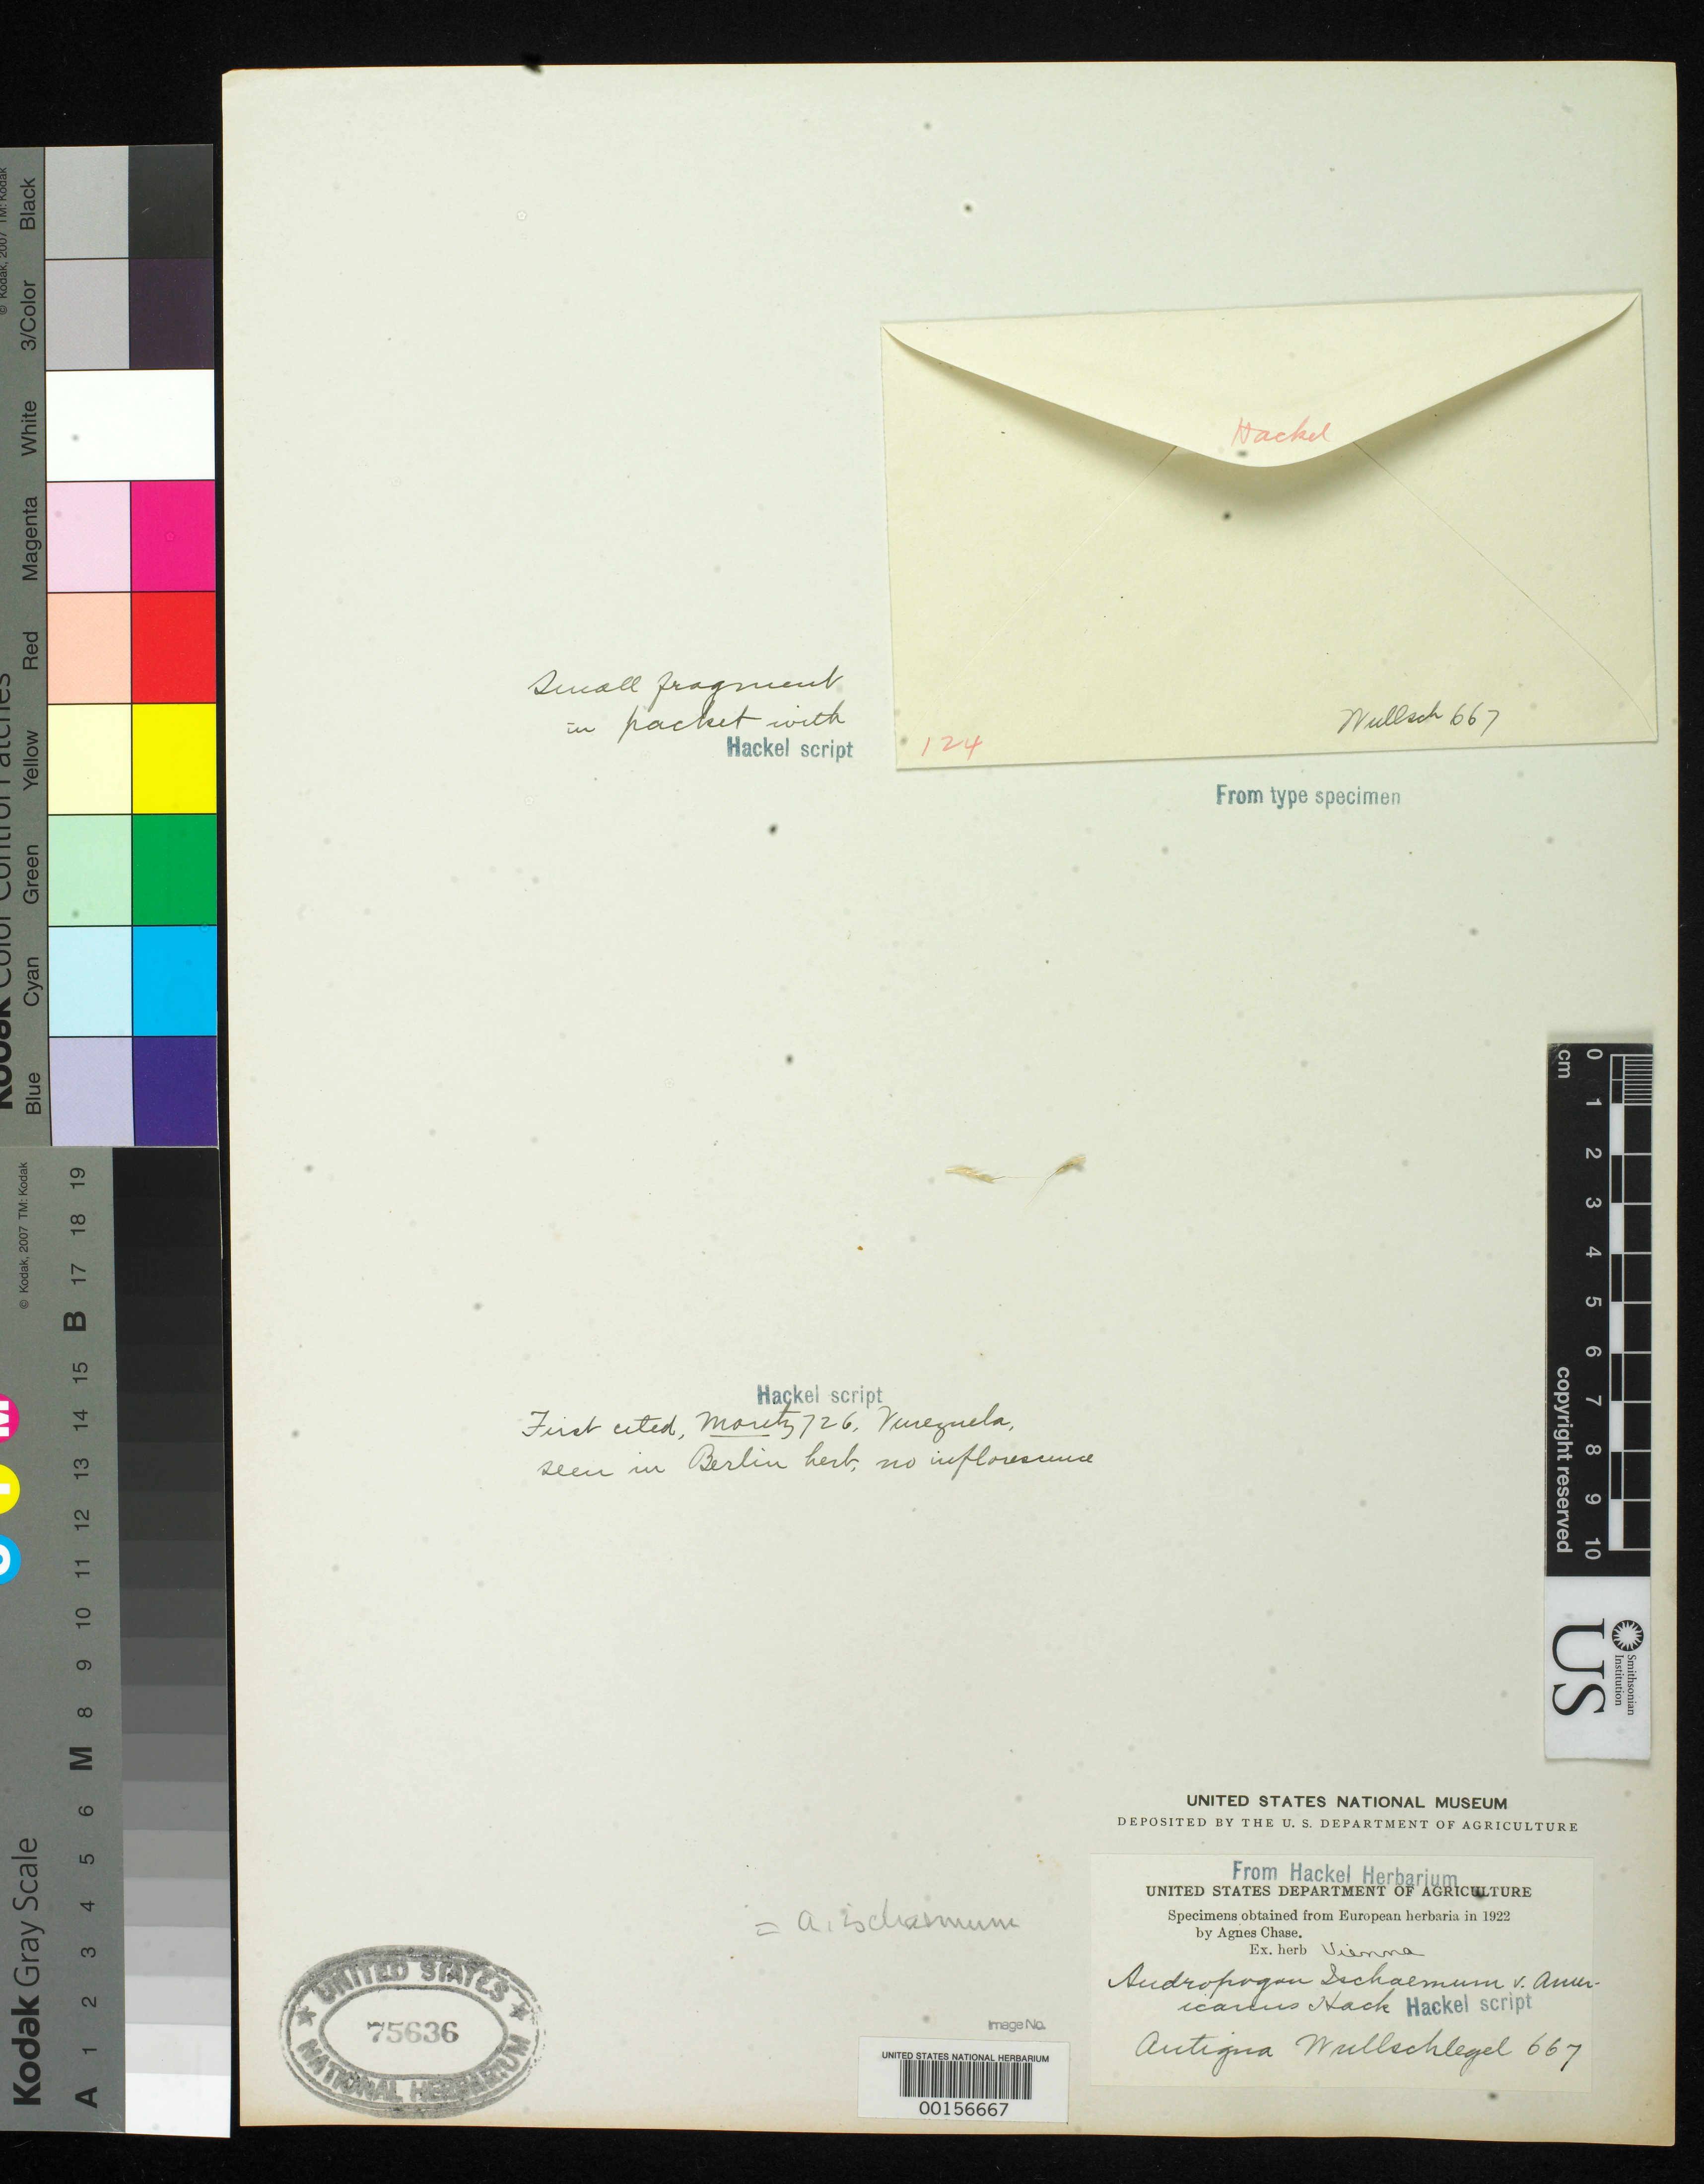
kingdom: Plantae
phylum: Tracheophyta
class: Liliopsida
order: Poales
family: Poaceae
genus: Andropogon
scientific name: Andropogon ischaemum var. americanus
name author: Hack. in A. DC.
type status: Type Fragment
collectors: H. R. Wullschlaegel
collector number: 667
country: Antigua and Barbuda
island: Antigua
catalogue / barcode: US 75636